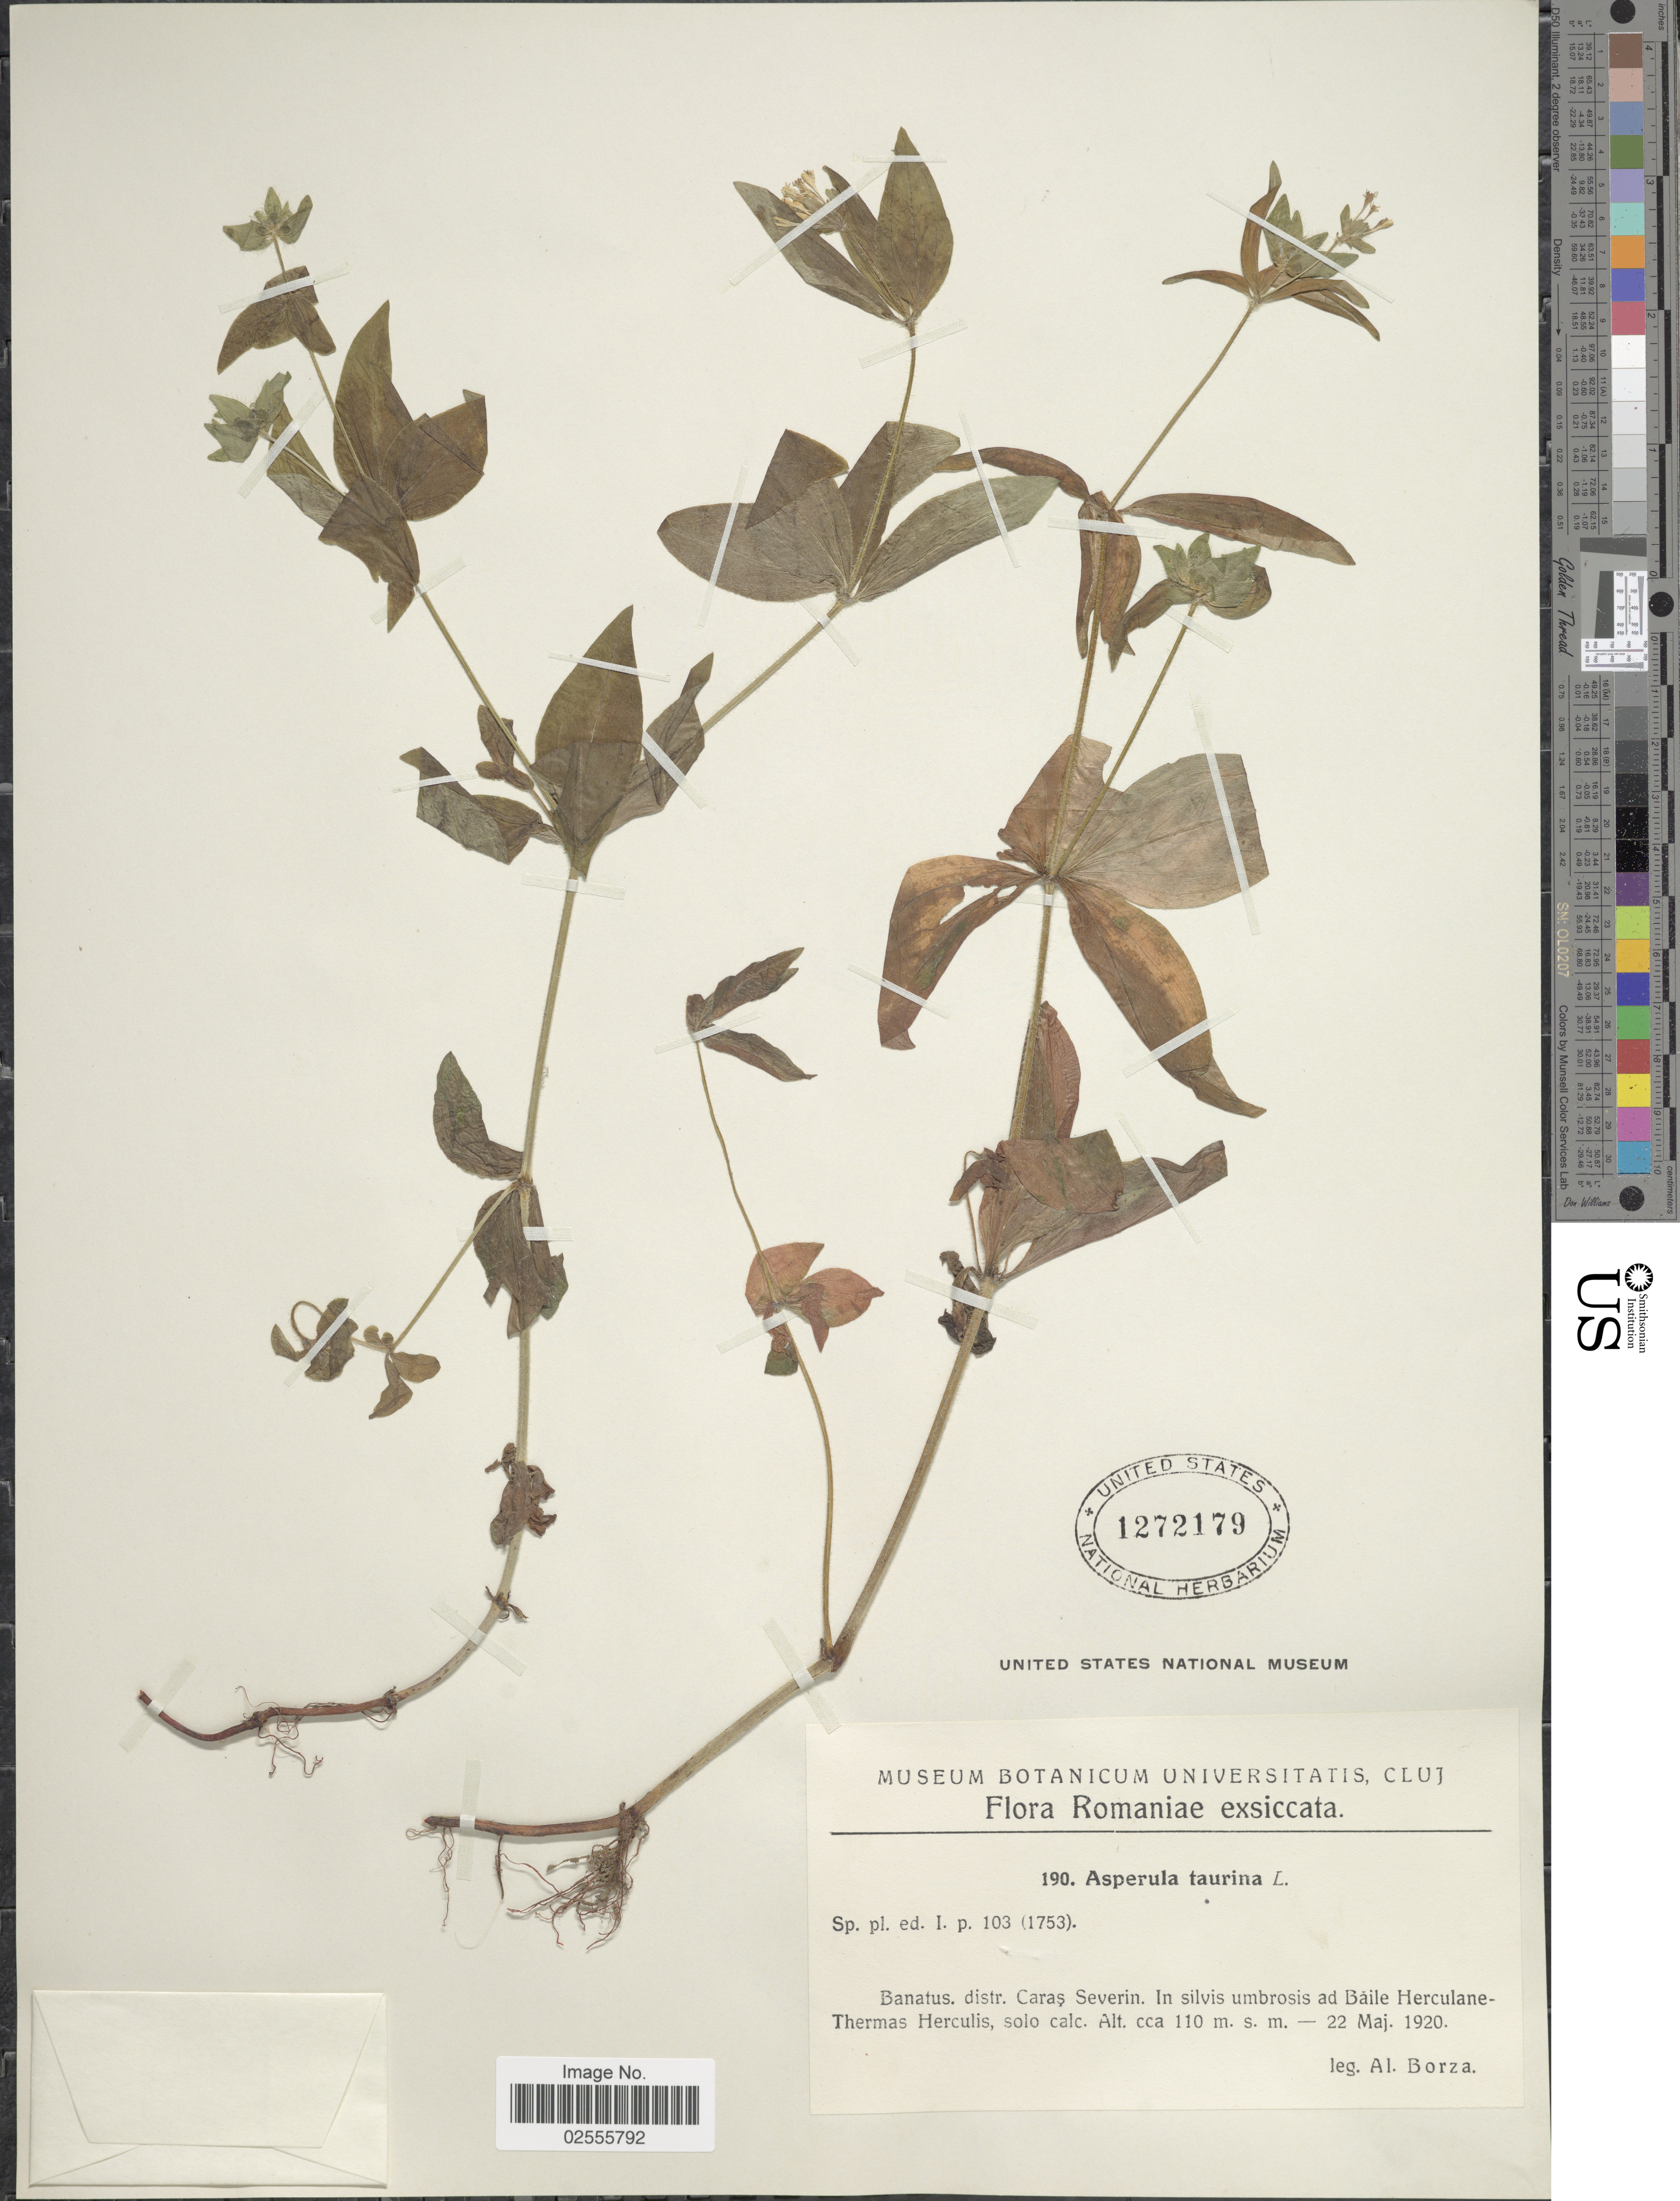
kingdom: Plantae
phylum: Tracheophyta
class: Magnoliopsida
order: Gentianales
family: Rubiaceae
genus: Asperula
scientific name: Asperula taurina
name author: L.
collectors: A. Borza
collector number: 190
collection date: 1920-05-22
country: Romania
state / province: Caras-Severin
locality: Banatus, in silvis umbrosis ad Baile Herculane-Thermas Herculis.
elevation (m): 110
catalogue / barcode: US 1272179